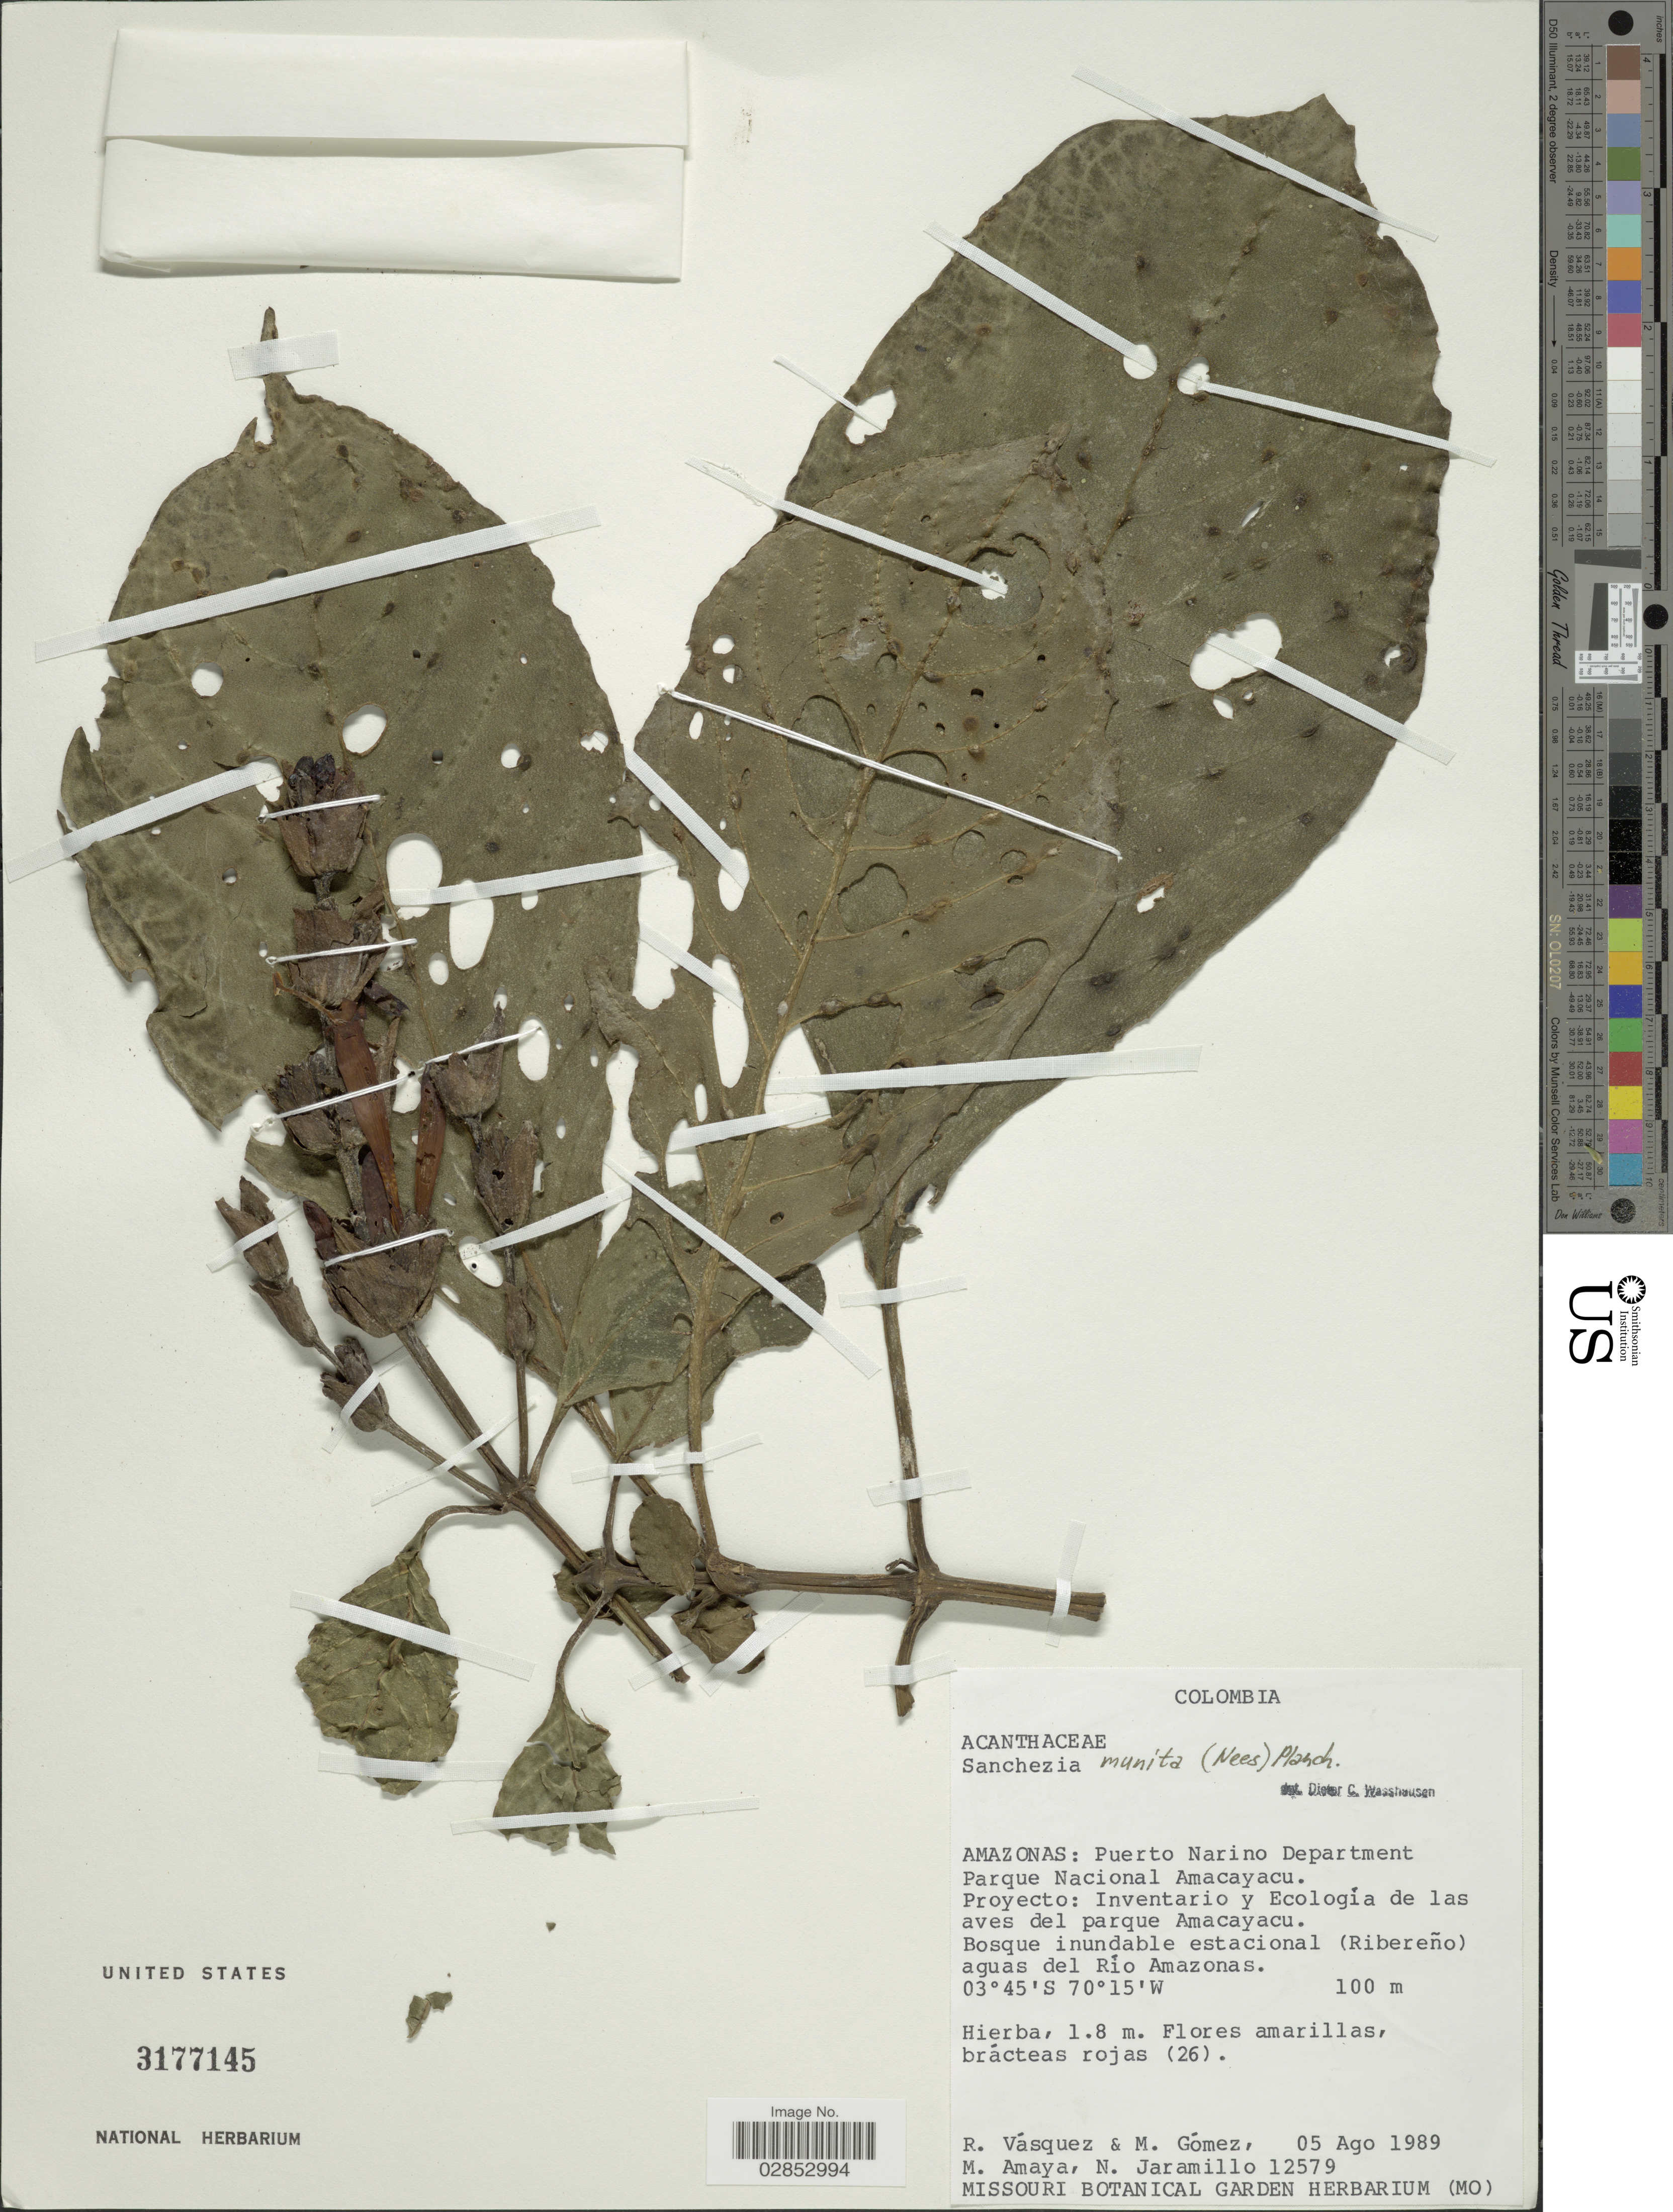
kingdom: Plantae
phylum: Tracheophyta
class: Magnoliopsida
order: Lamiales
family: Acanthaceae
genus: Sanchezia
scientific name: Sanchezia munita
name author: (Nees) Planch.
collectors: R. Vásquez, M. Gómez, M. Amaya & N. Jaramillo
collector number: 12579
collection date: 1989-08-05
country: Colombia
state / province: Amazônas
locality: Puerto Narino Department, Parque Nacional Amacayacu. Proyecto: Inventario y Ecología de las aves del parque Amacayacu, Bosque inundable estacional (Ribereño) aguas del Río Amazonas.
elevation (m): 100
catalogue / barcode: US 3171145